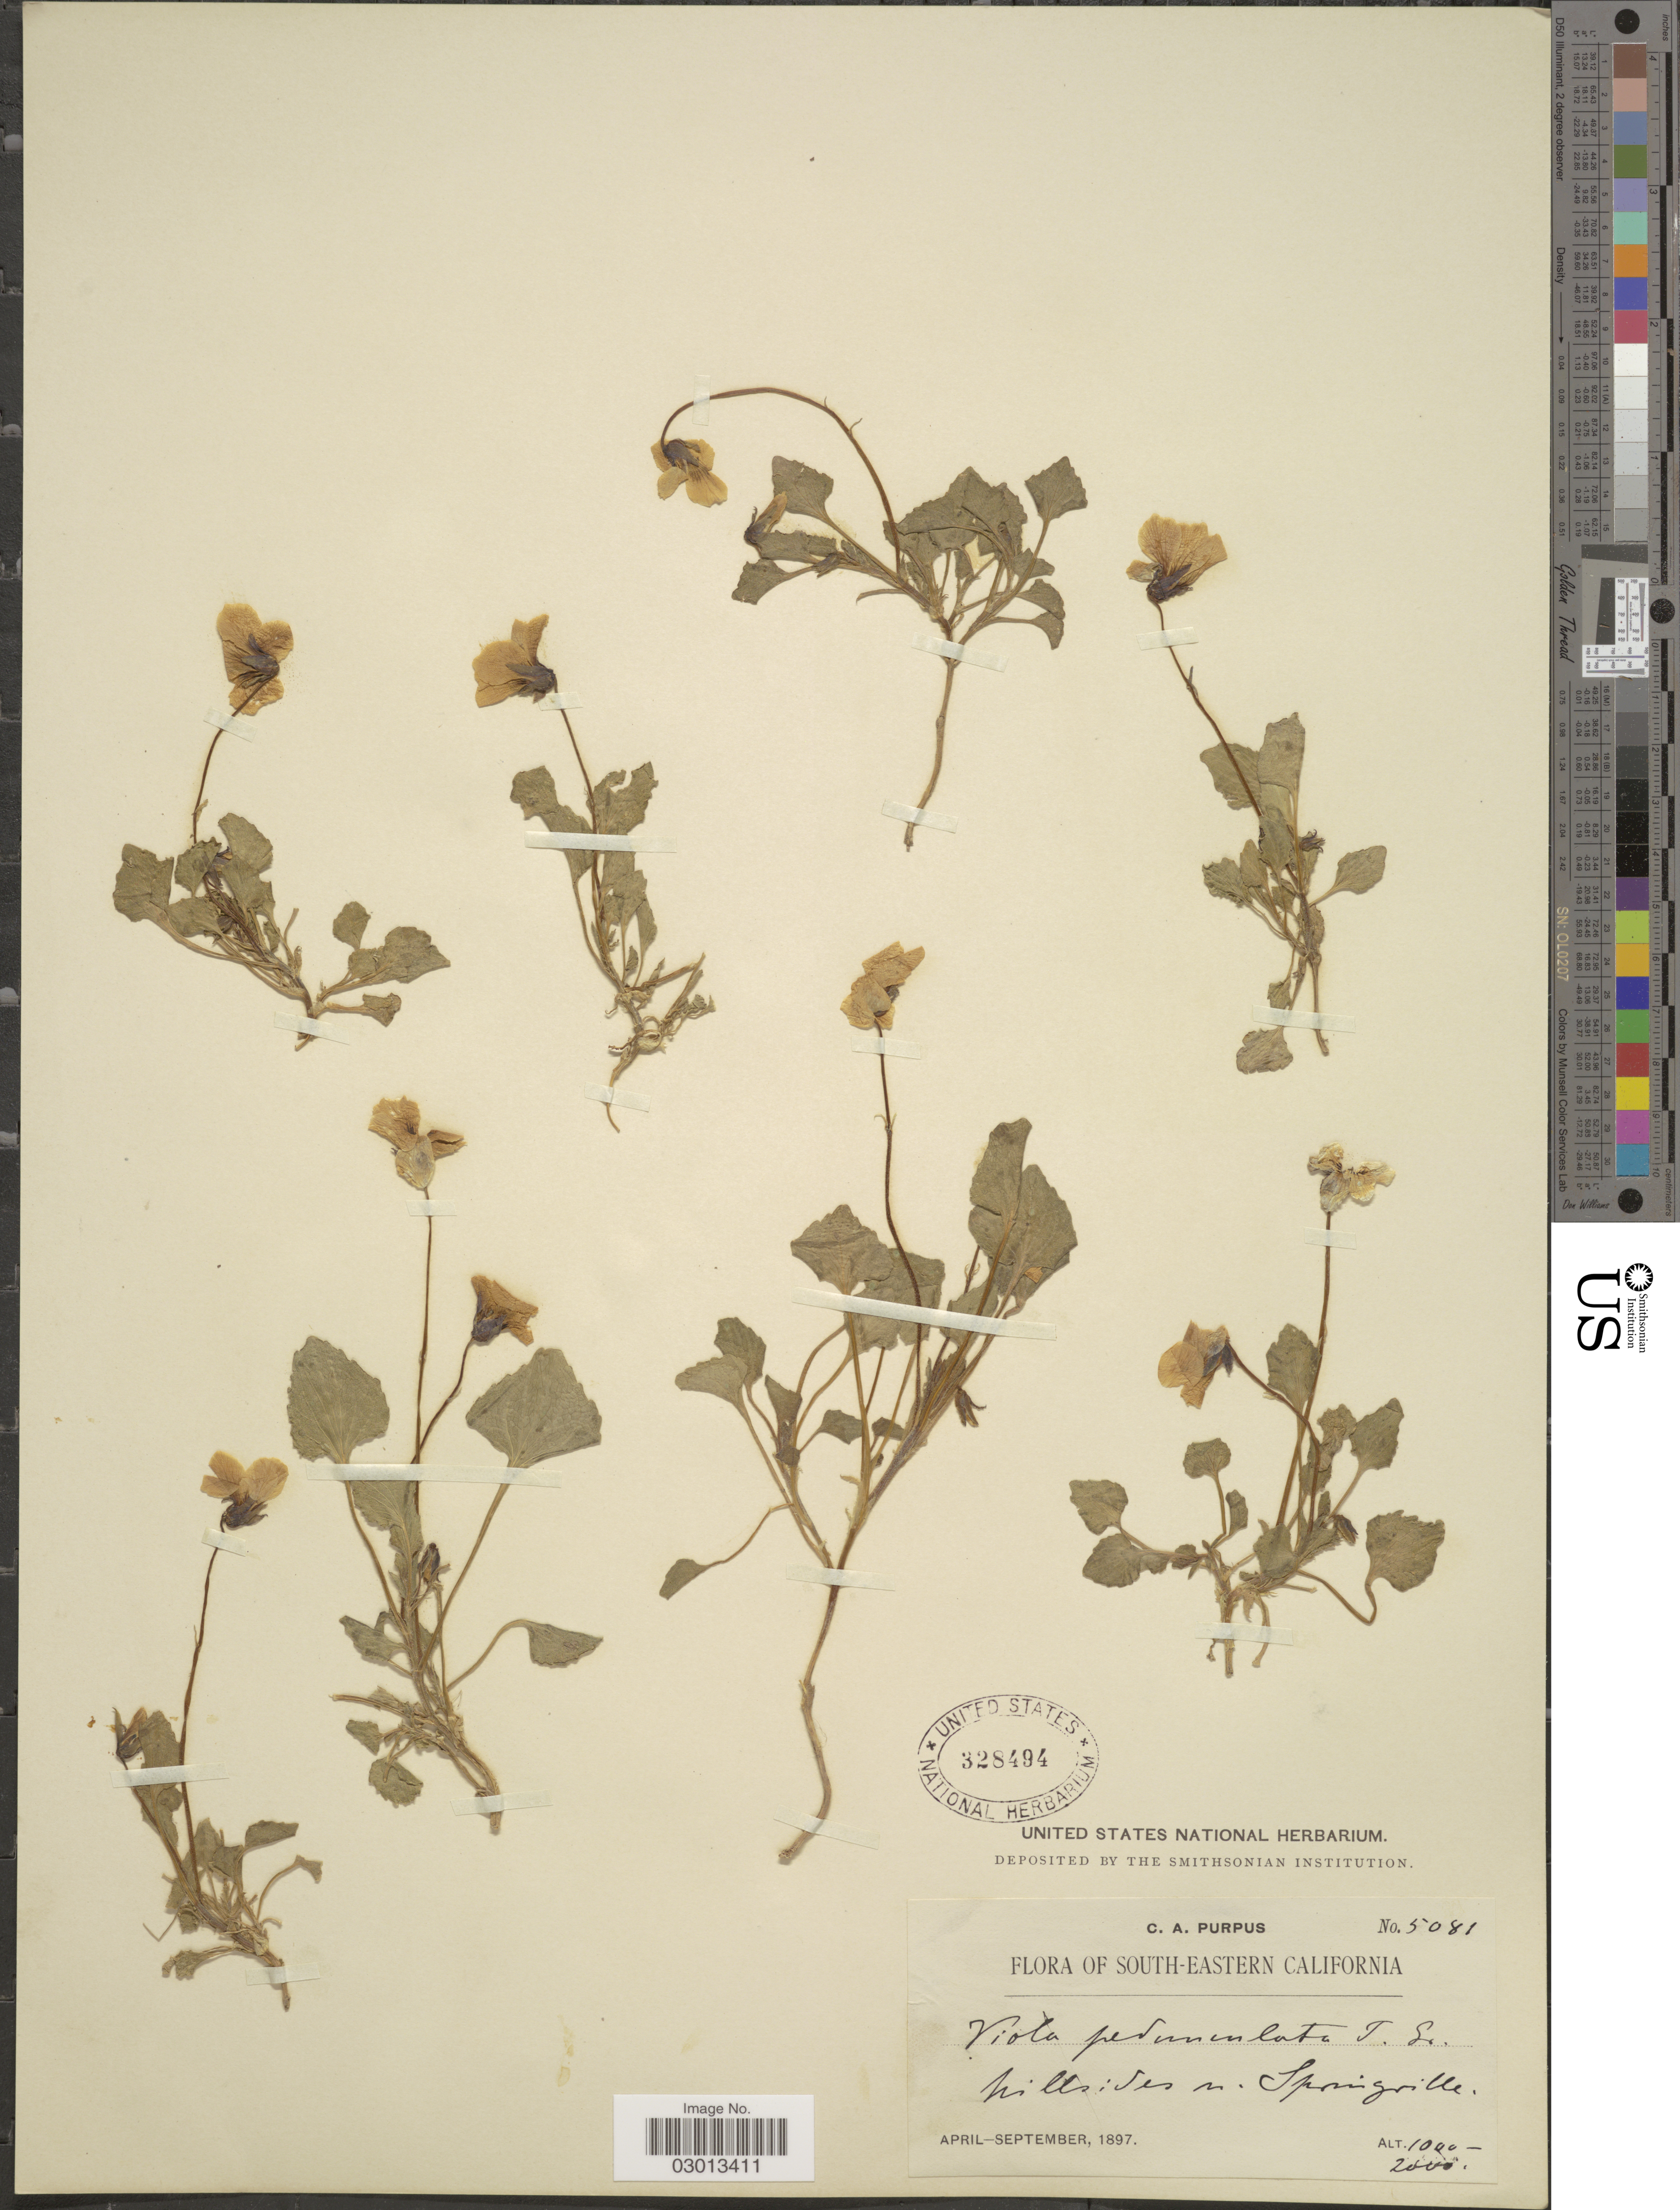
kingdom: Plantae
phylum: Tracheophyta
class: Magnoliopsida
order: Malpighiales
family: Violaceae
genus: Viola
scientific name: Viola pedunculata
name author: Torr. & A. Gray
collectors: C. A. Purpus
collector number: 5081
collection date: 1897-04/1897-09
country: United States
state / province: California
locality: South-Eastern California. Hillsides n. Springville.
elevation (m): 305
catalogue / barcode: US 328494